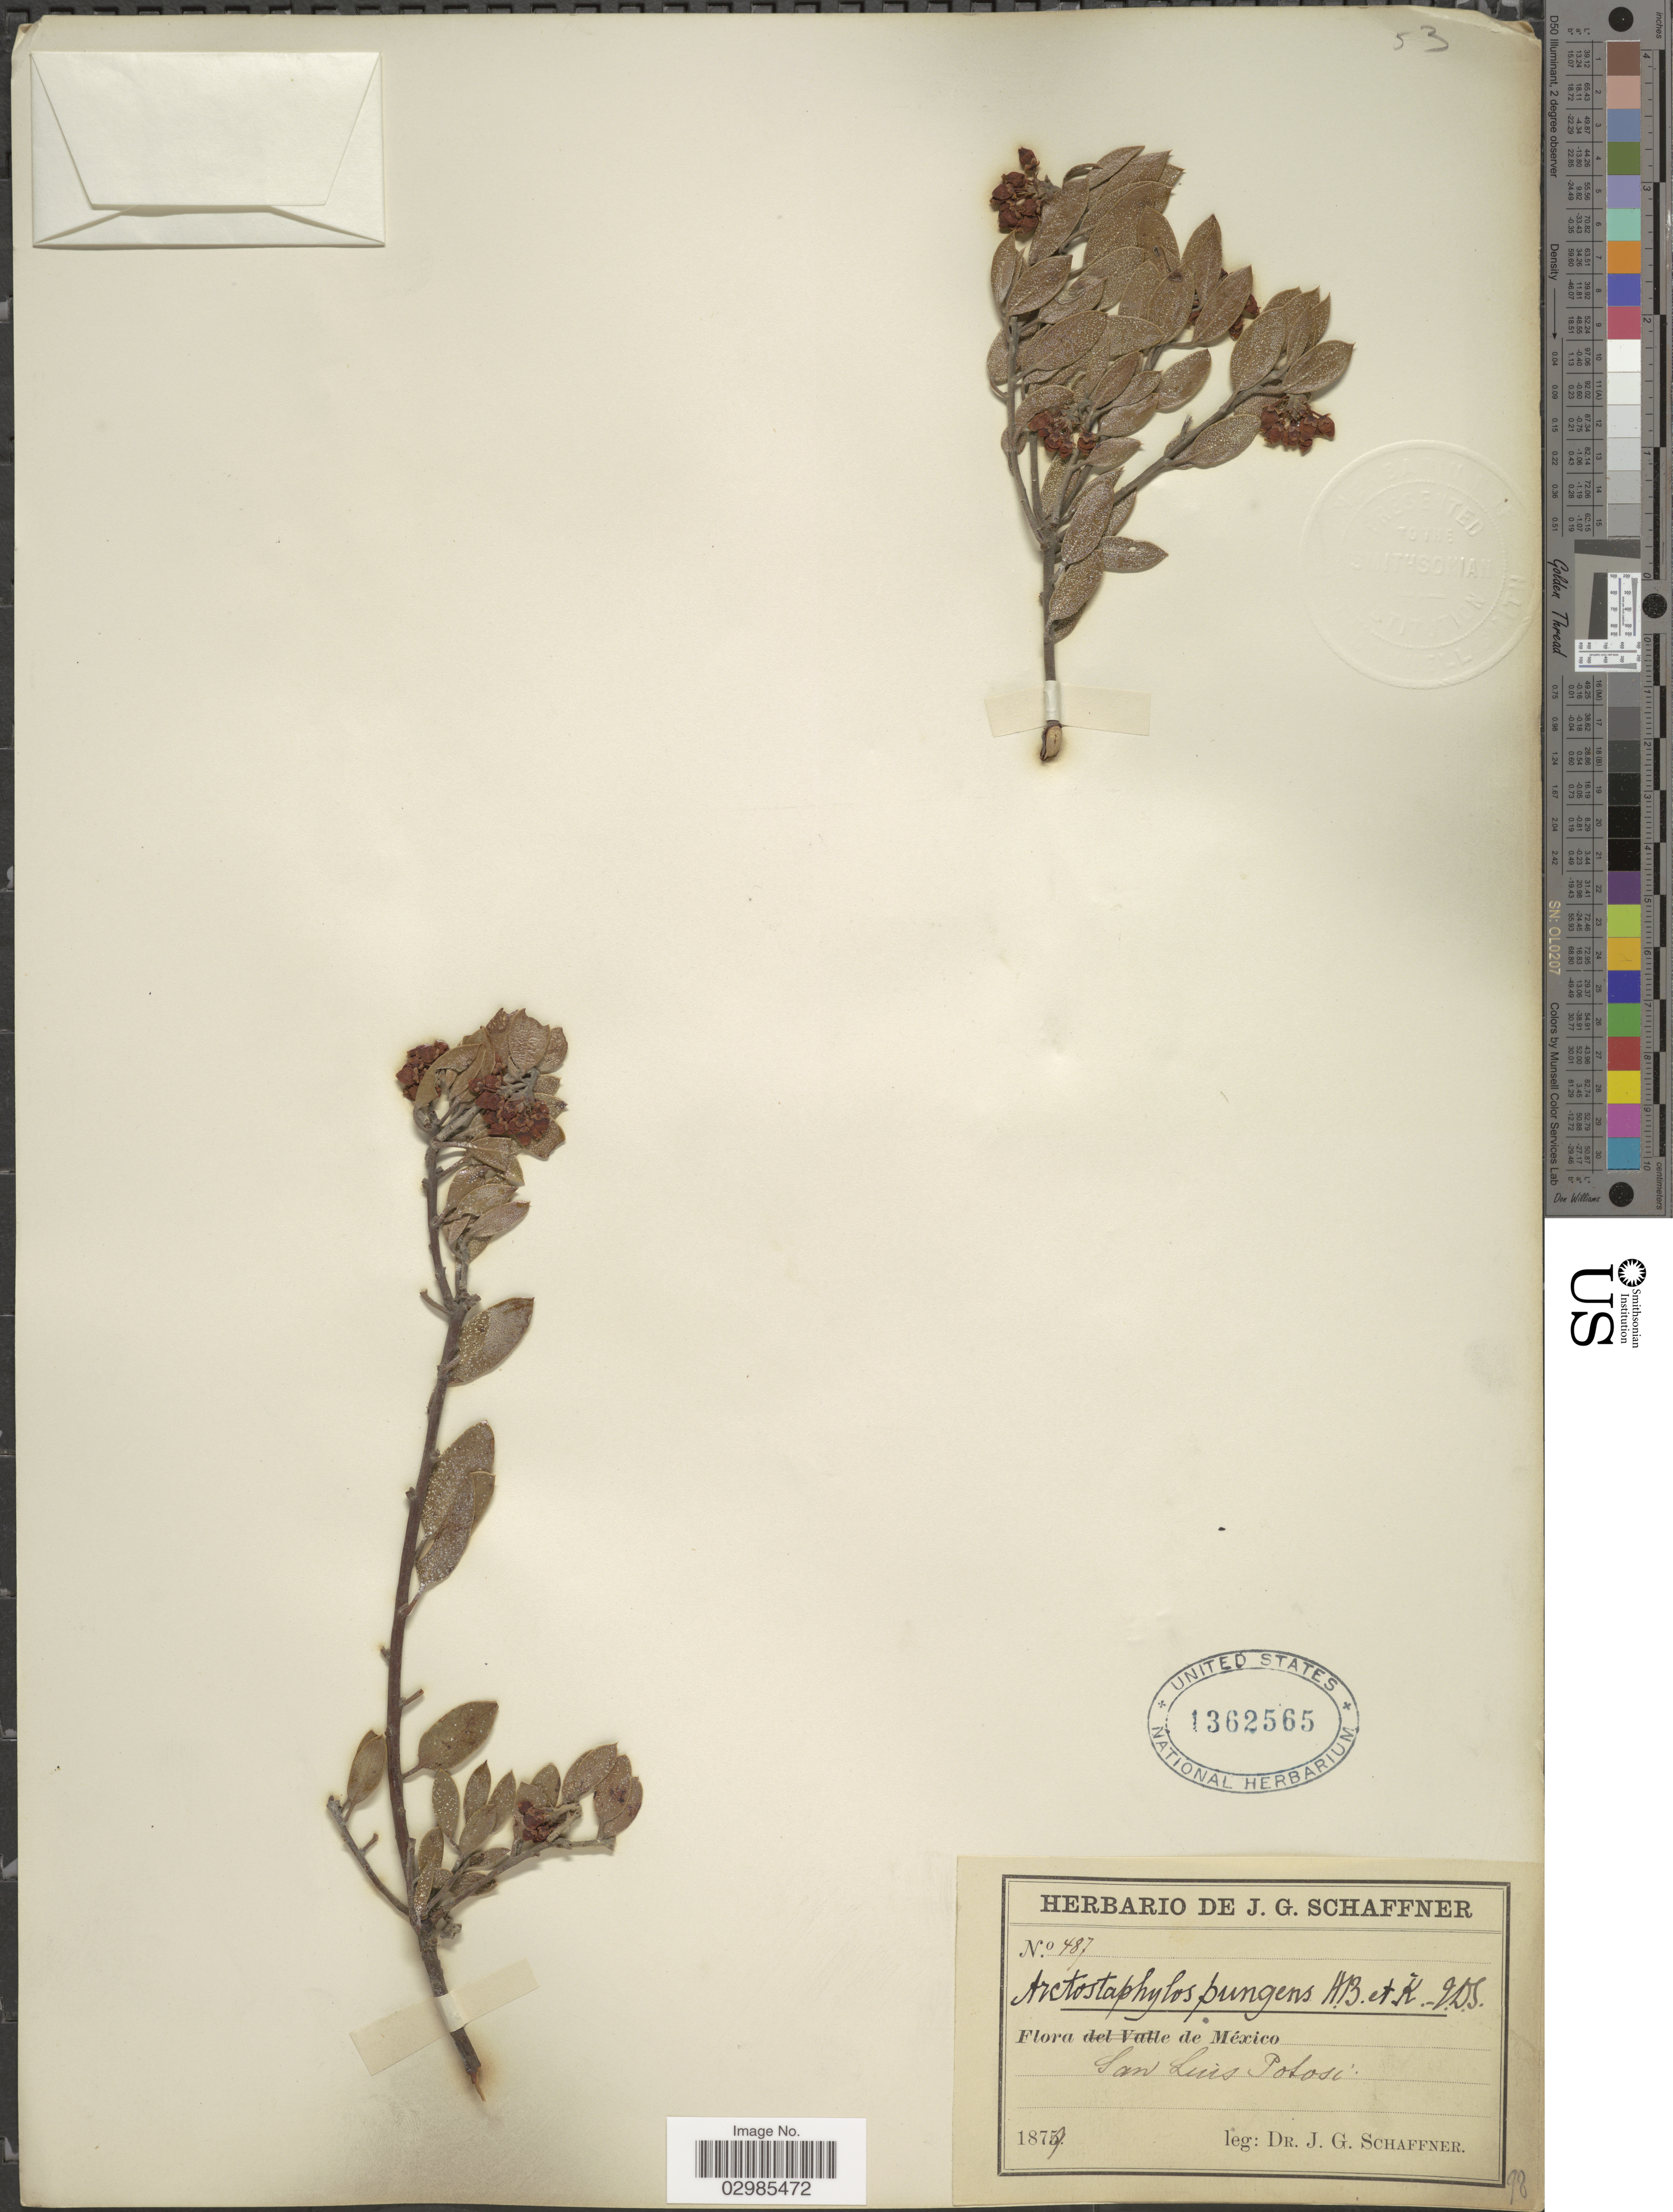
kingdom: Plantae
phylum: Tracheophyta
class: Magnoliopsida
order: Ericales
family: Ericaceae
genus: Arctostaphylos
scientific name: Arctostaphylos pungens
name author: Kunth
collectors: J. G. Schaffner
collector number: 487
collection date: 1879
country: Mexico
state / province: San Luis Potosí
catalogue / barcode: US 1362565